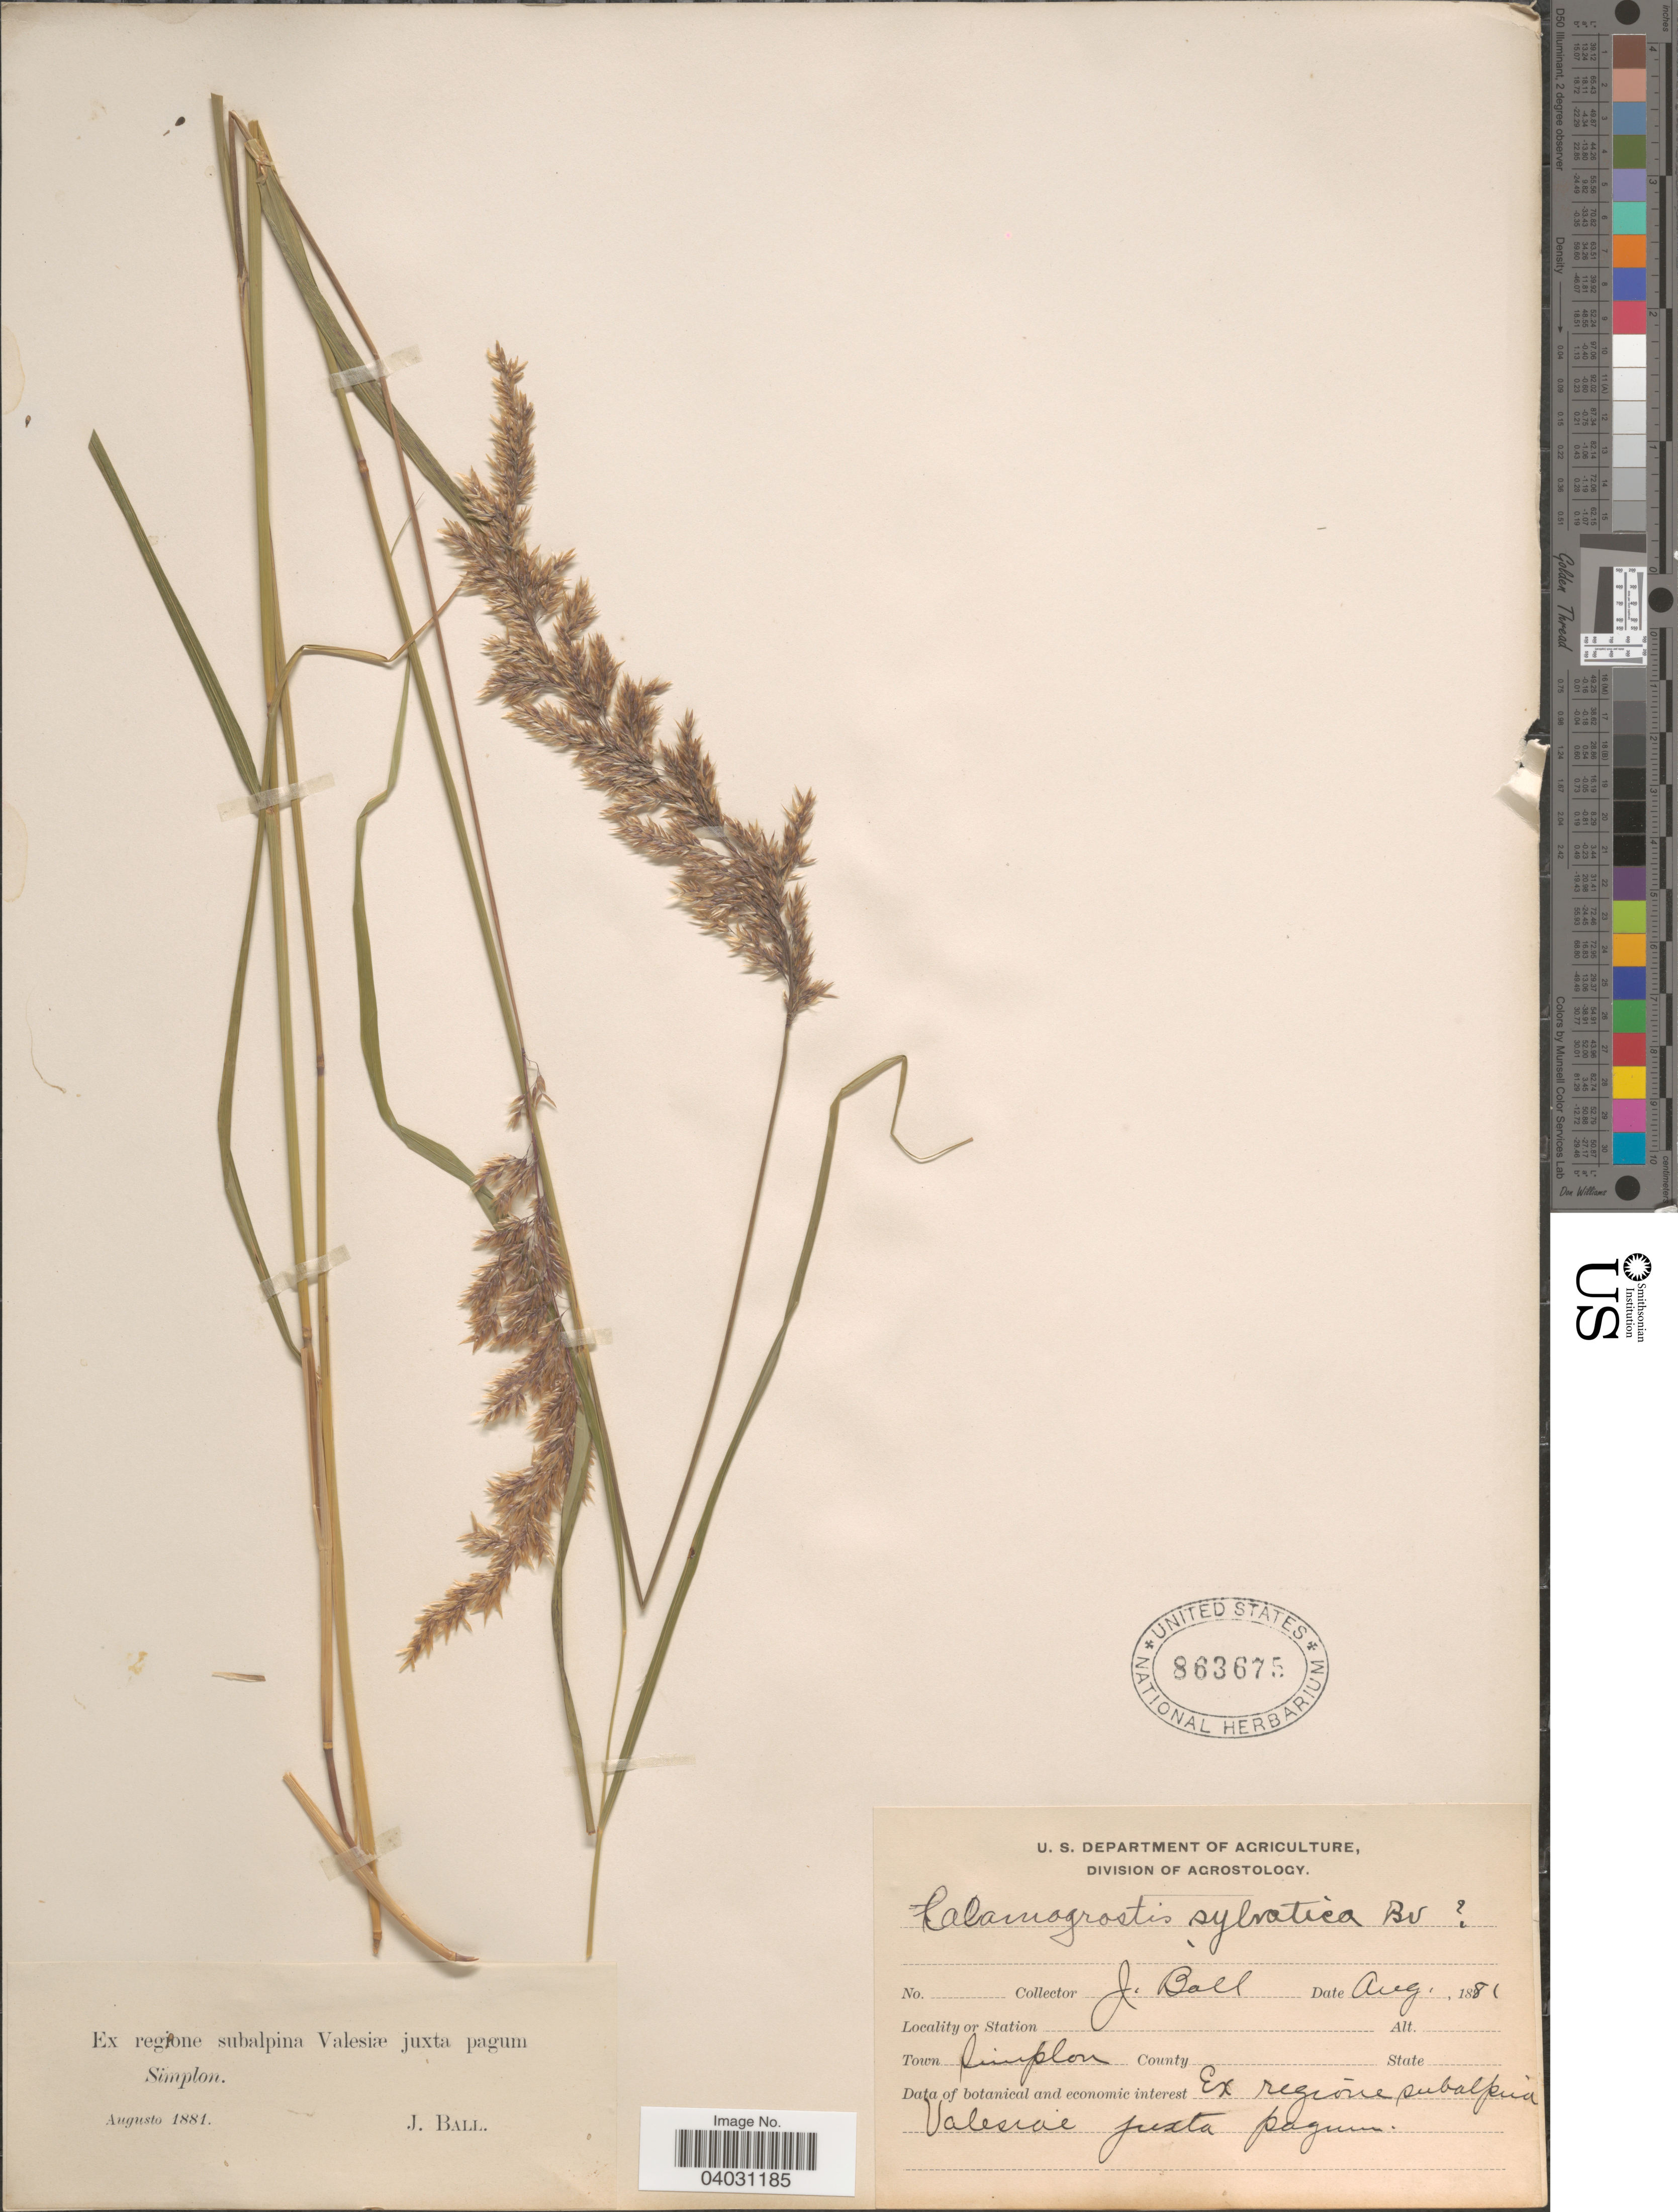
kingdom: Plantae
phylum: Tracheophyta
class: Liliopsida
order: Poales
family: Poaceae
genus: Calamagrostis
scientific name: Calamagrostis arundinacea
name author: (L.) Roth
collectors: J. Ball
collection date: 1881-08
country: Switzerland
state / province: Valais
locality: Town Simplon. Ex regione subalpine Valesiæ juxta pagum.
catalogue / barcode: US 863675